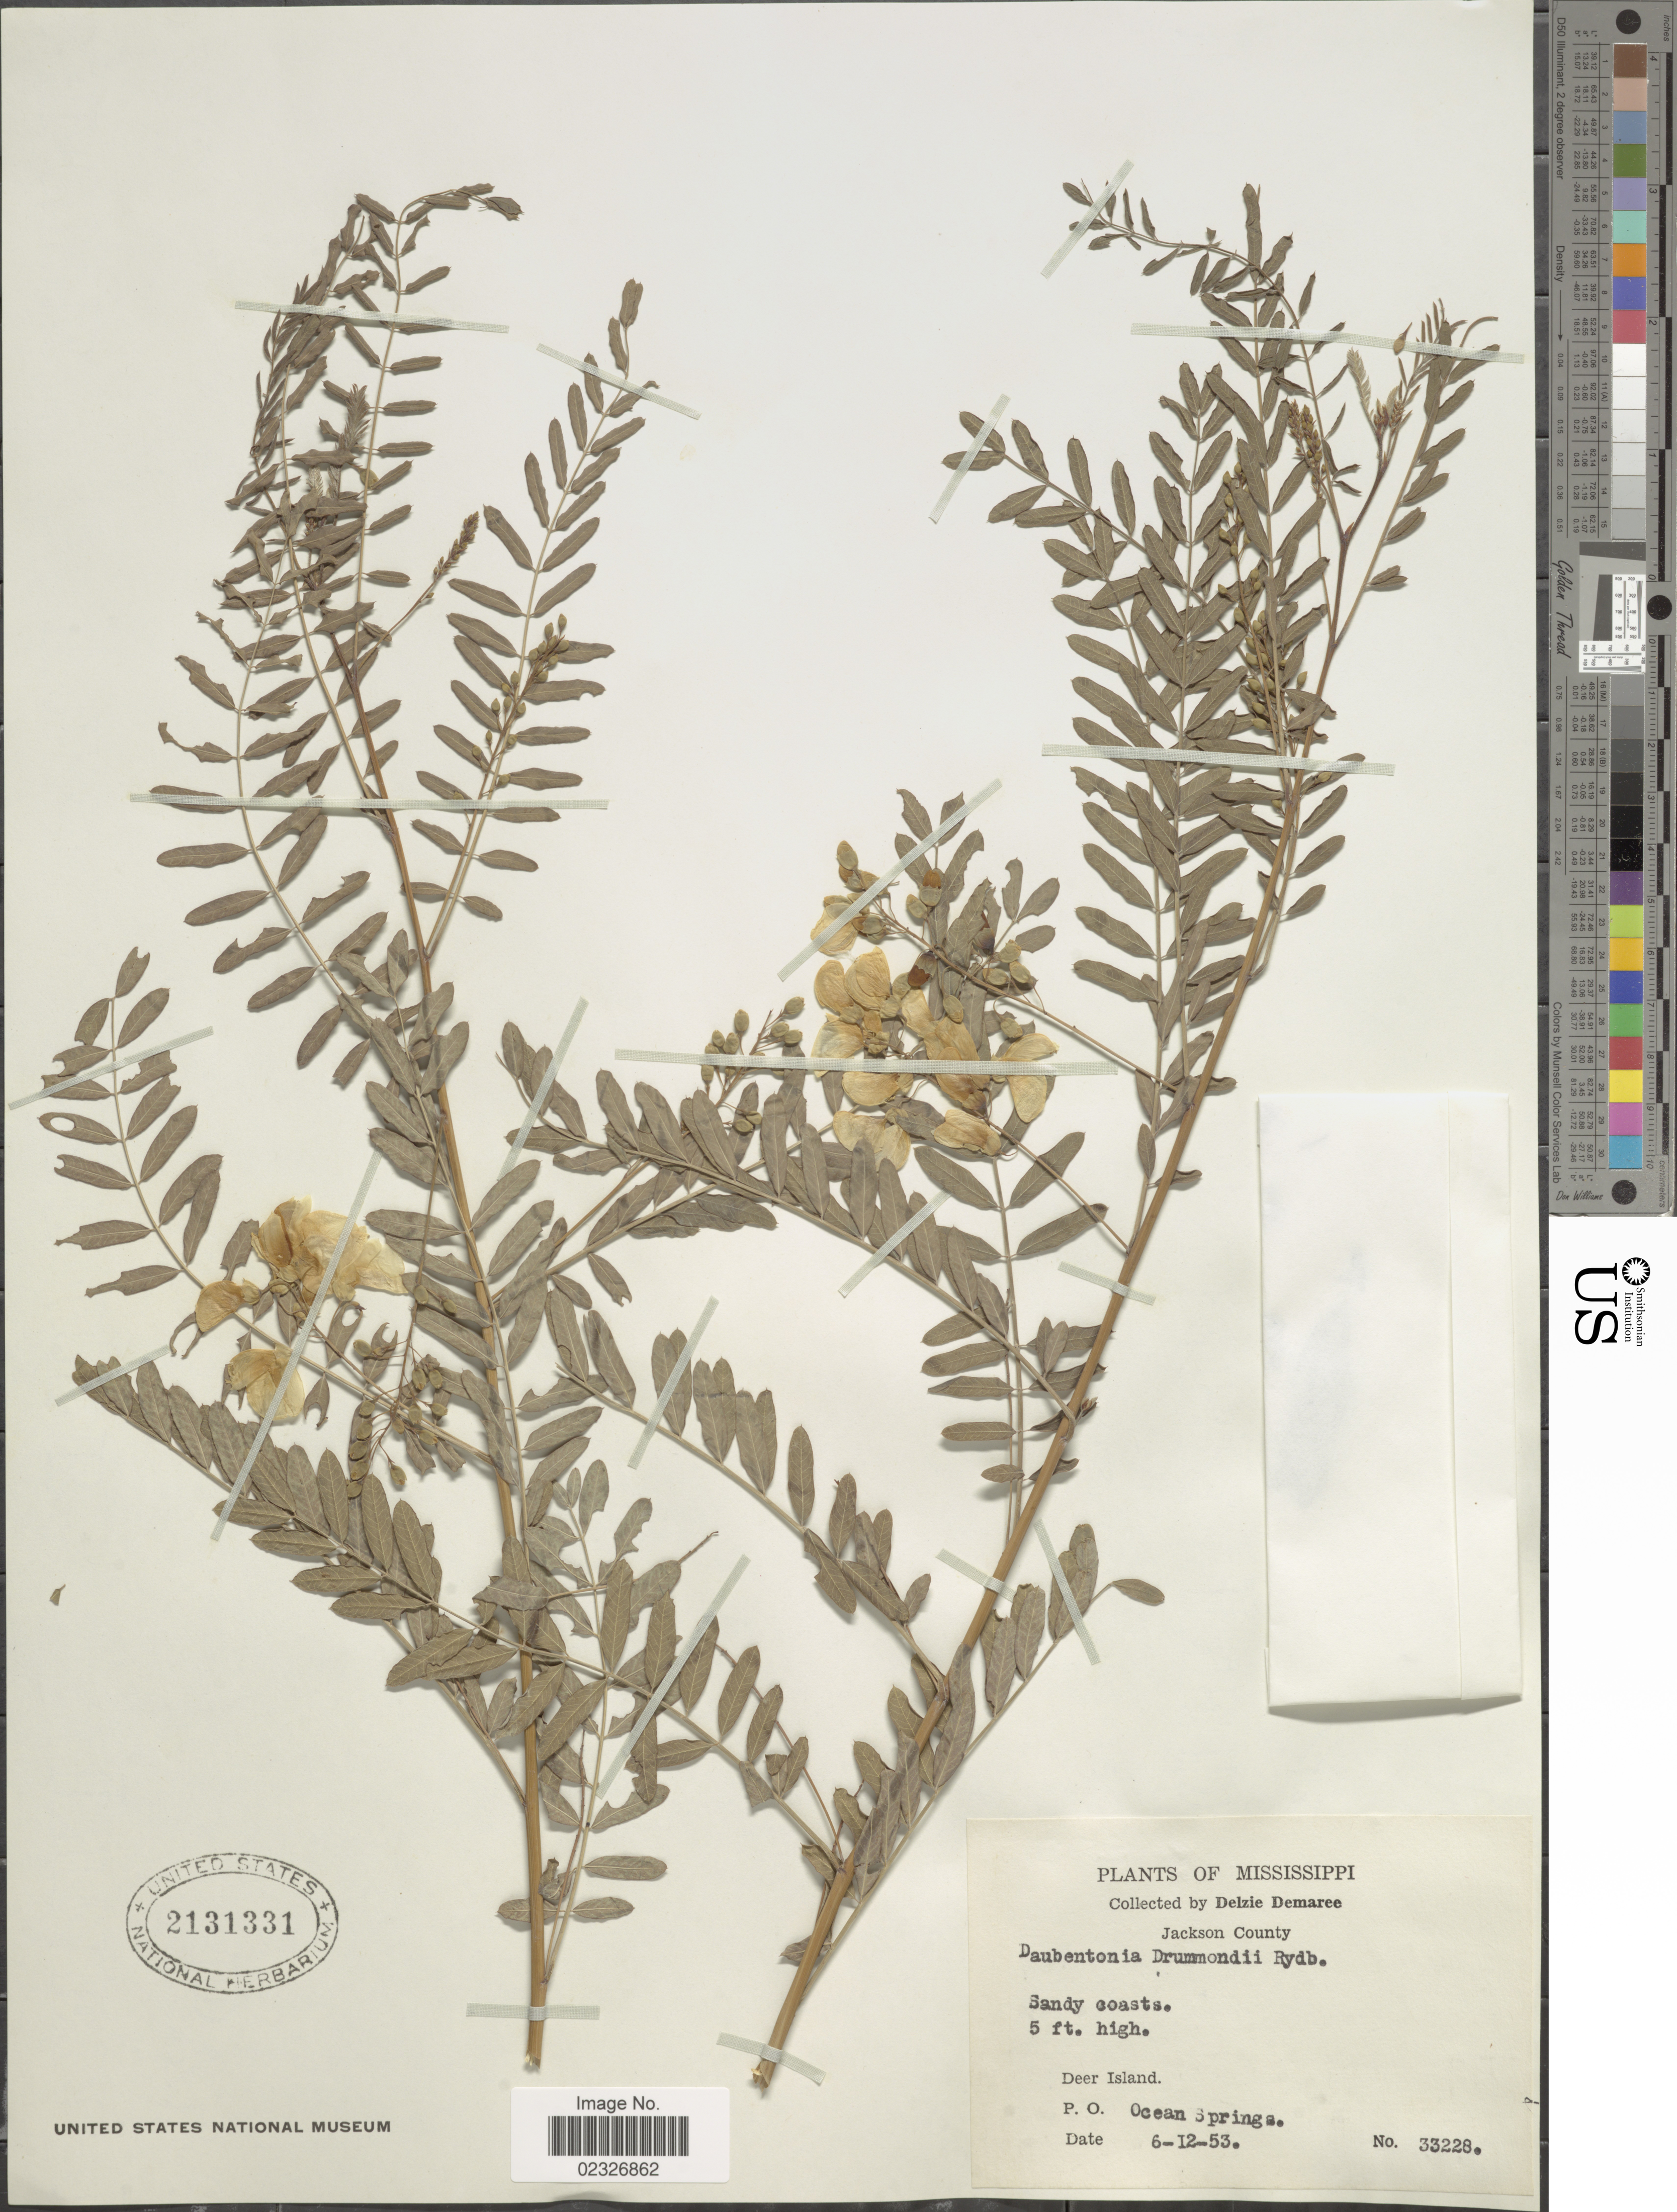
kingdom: Plantae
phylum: Tracheophyta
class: Magnoliopsida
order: Fabales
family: Fabaceae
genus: Sesbania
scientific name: Sesbania drummondii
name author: (Rydb.) Cory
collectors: D. Demaree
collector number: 33228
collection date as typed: Transcribed d/m/y: 12/6/53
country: United States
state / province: Mississippi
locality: Jackson County, Deer Island, Ocean Springs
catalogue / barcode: US 2131331